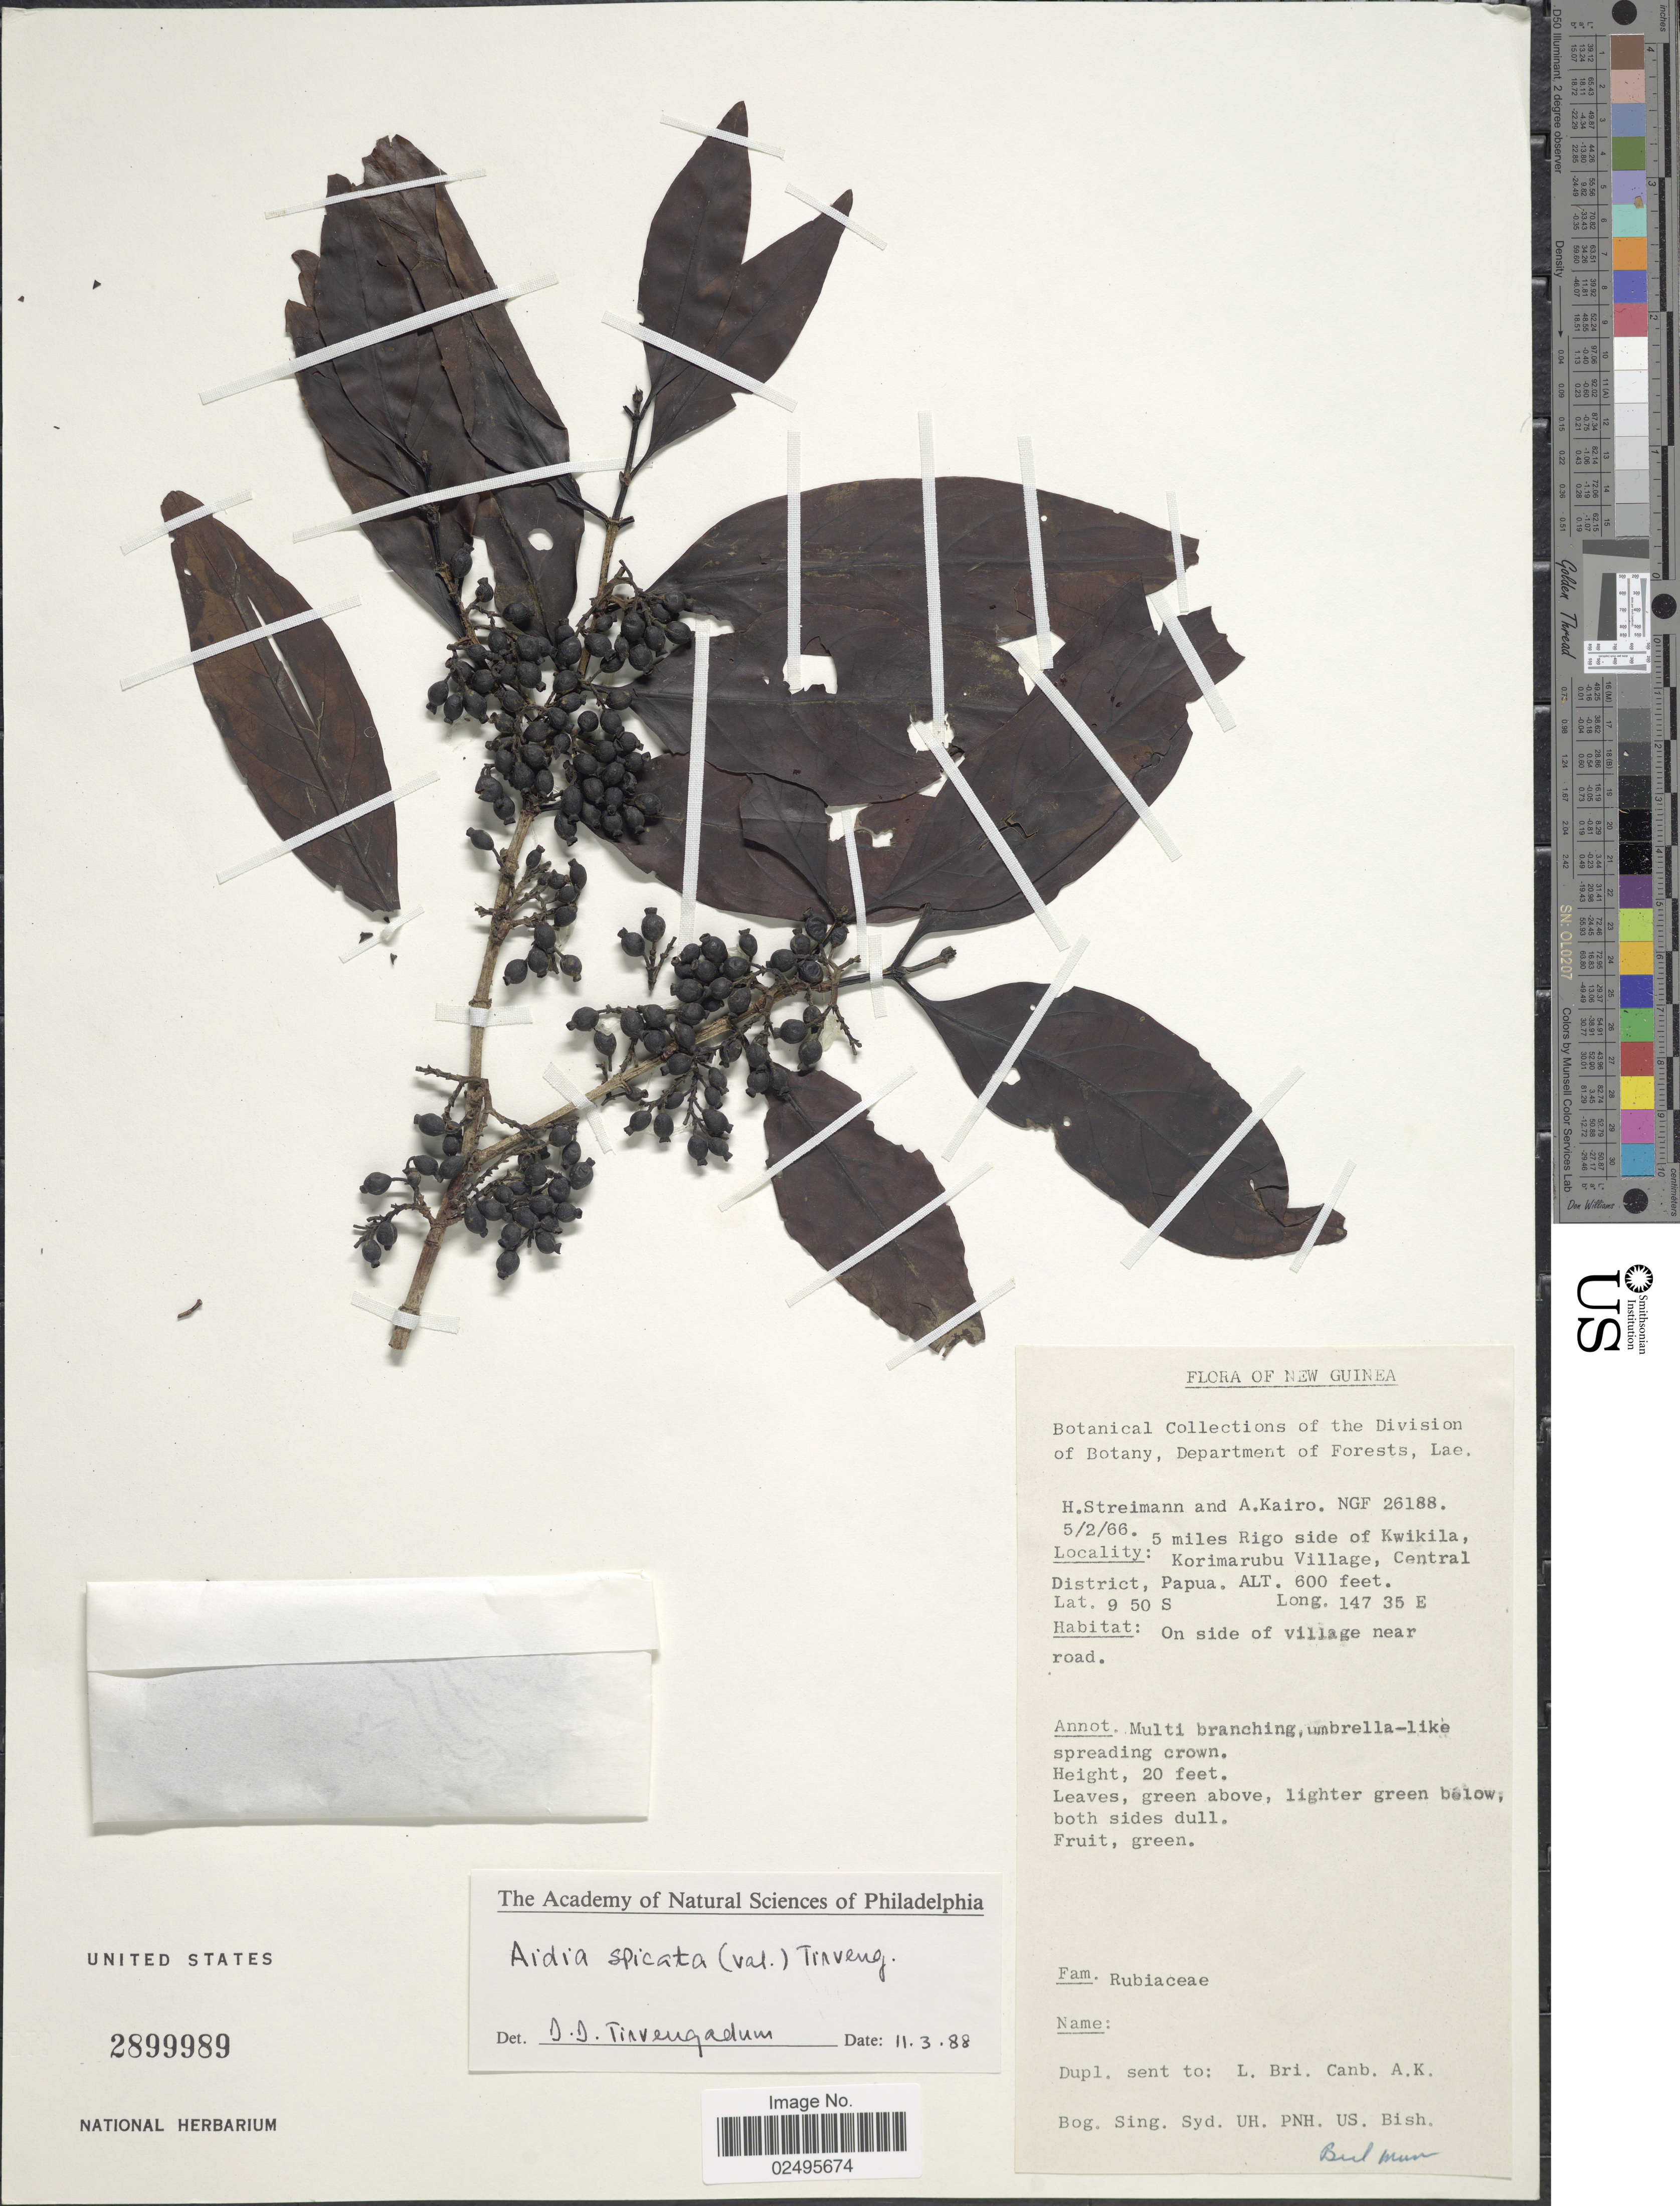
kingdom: Plantae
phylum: Tracheophyta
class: Magnoliopsida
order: Gentianales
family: Rubiaceae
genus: Aidia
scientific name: Aidia racemosa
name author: (Cav.) Tirv.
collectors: H. Streimann & A. Kairo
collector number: NGF26188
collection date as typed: Transcribed d/m/y: 5/2/66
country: Papua New Guinea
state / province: Central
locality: New Guinea. 5 miles Rigo side of Kwikila Korimarubu Village, Papua. On side of village near road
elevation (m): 183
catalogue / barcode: US 2899989